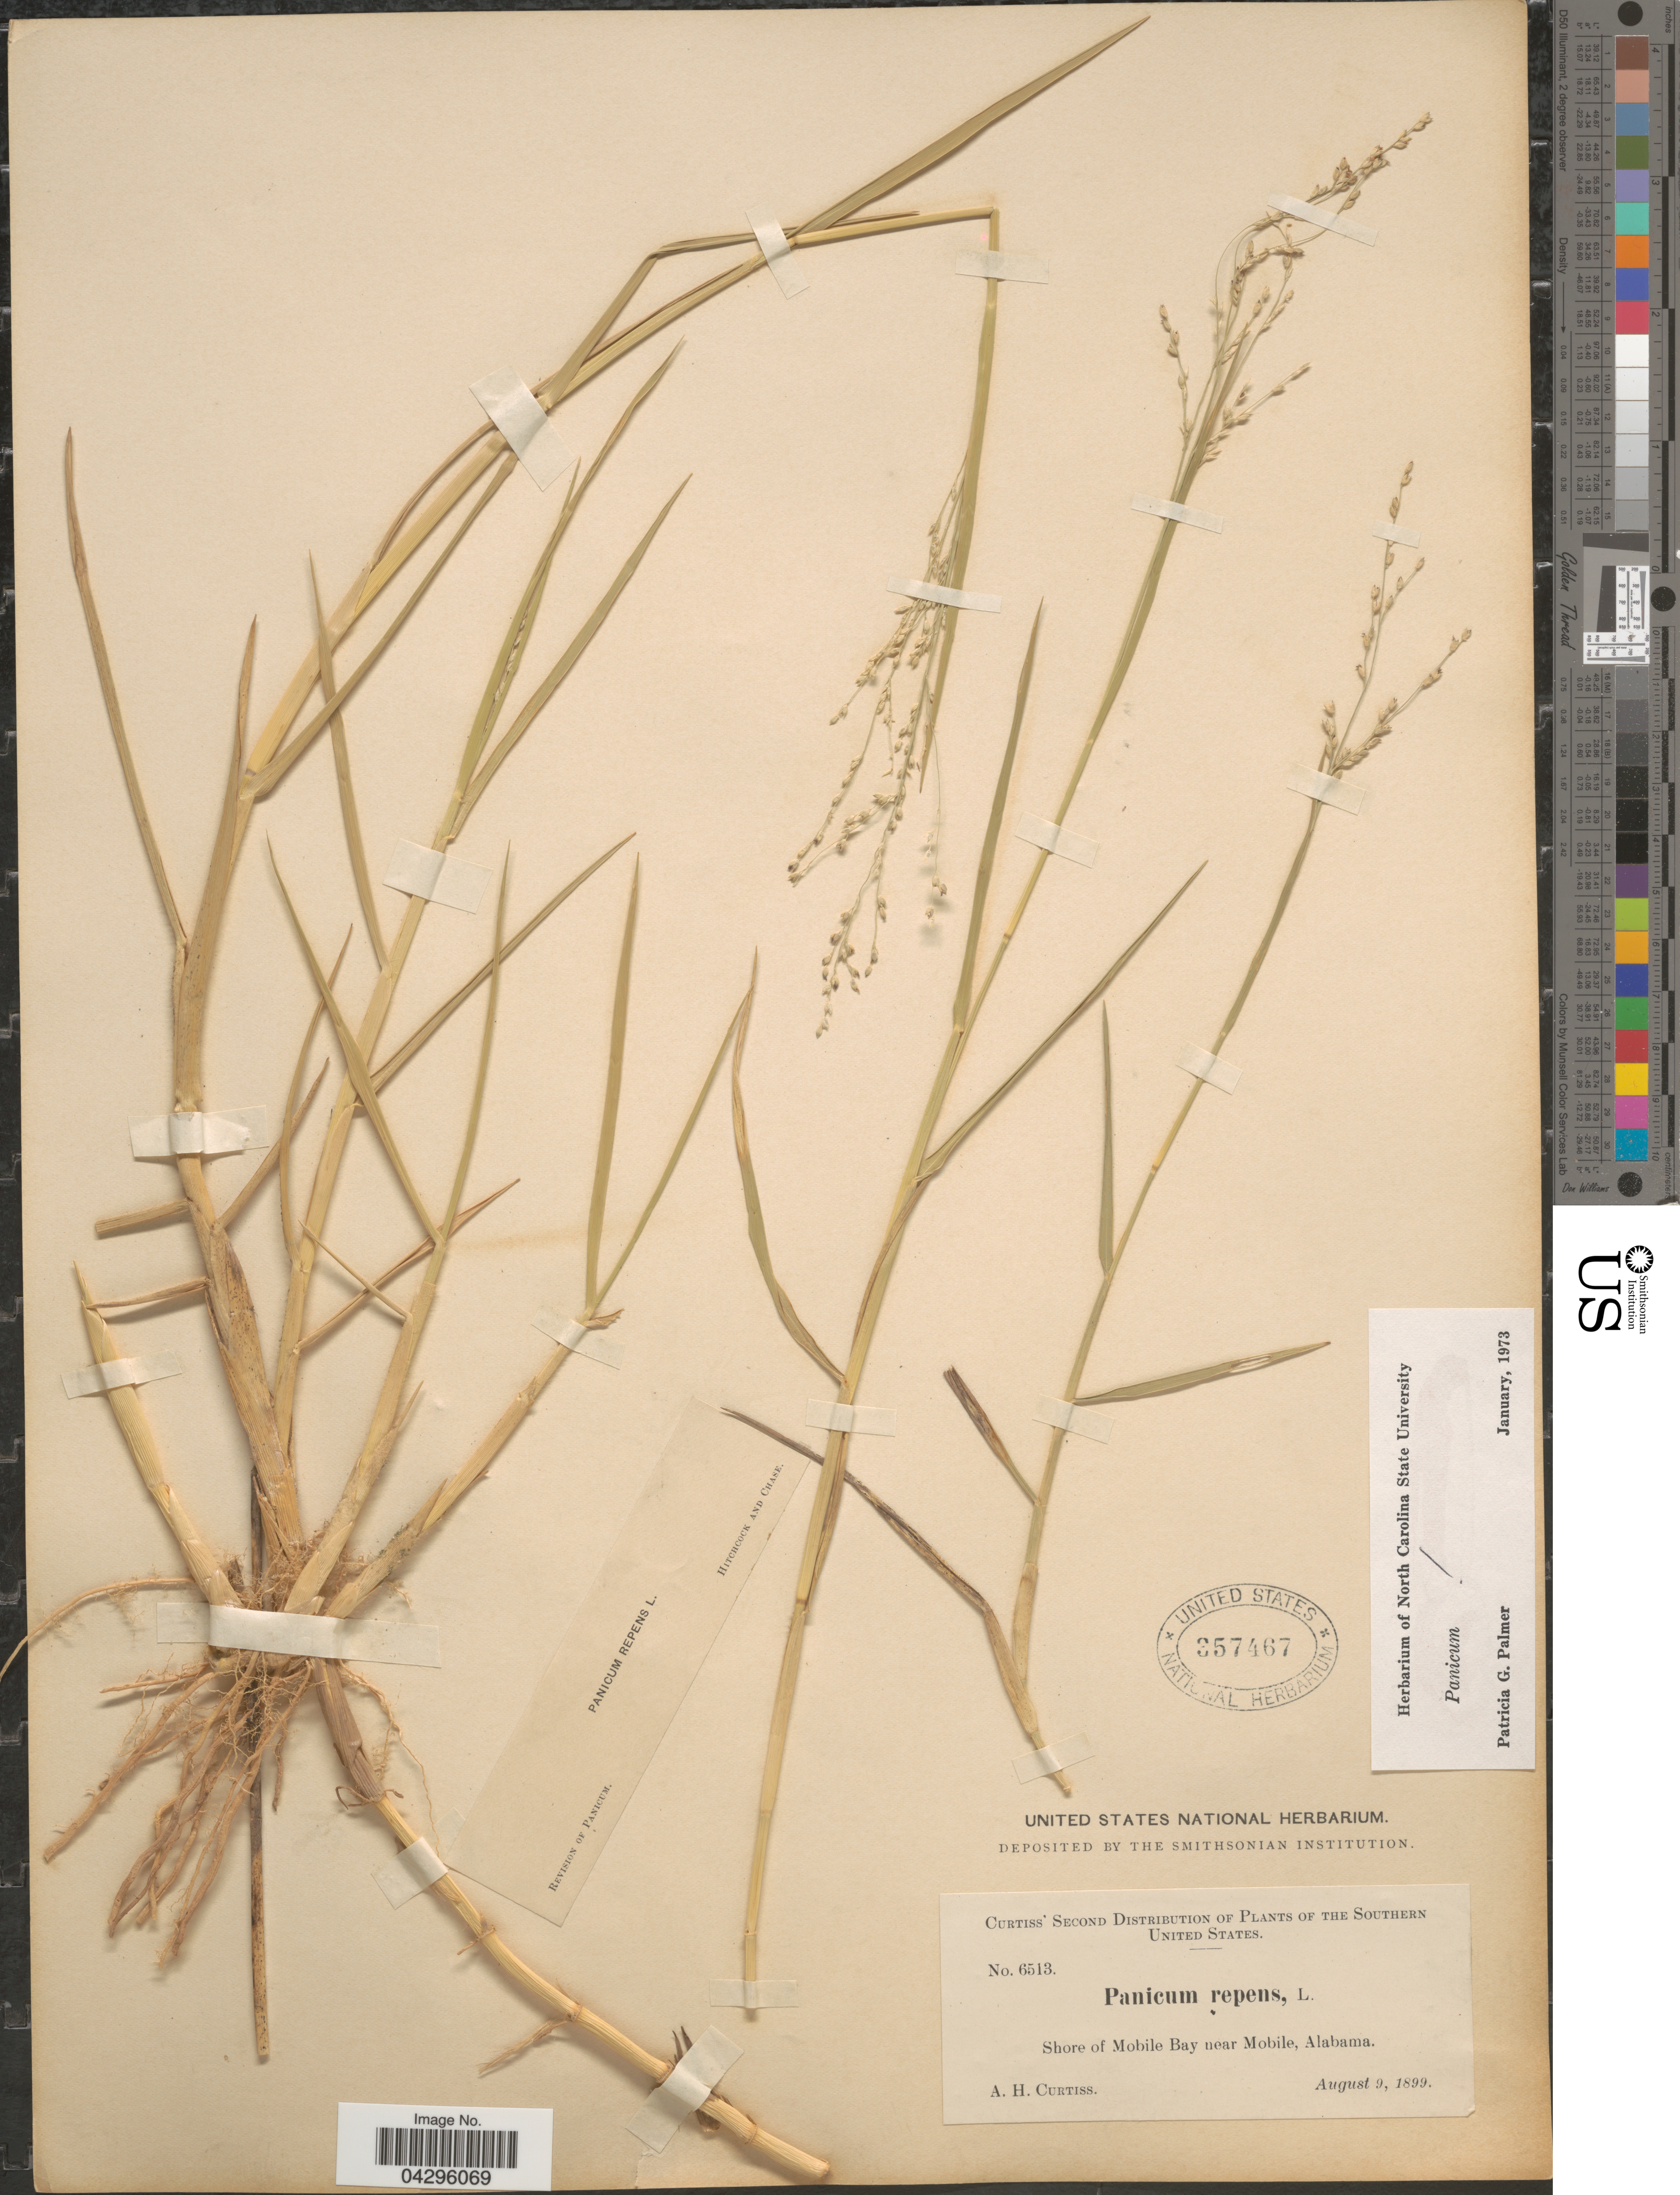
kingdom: Plantae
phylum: Tracheophyta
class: Liliopsida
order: Poales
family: Poaceae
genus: Panicum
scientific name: Panicum repens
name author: L.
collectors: A. H. Curtiss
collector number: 6513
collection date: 1899-08-09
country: United States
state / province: Alabama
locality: Southern United States. Shore of Mobile Bay near Mobile.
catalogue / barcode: US 357467